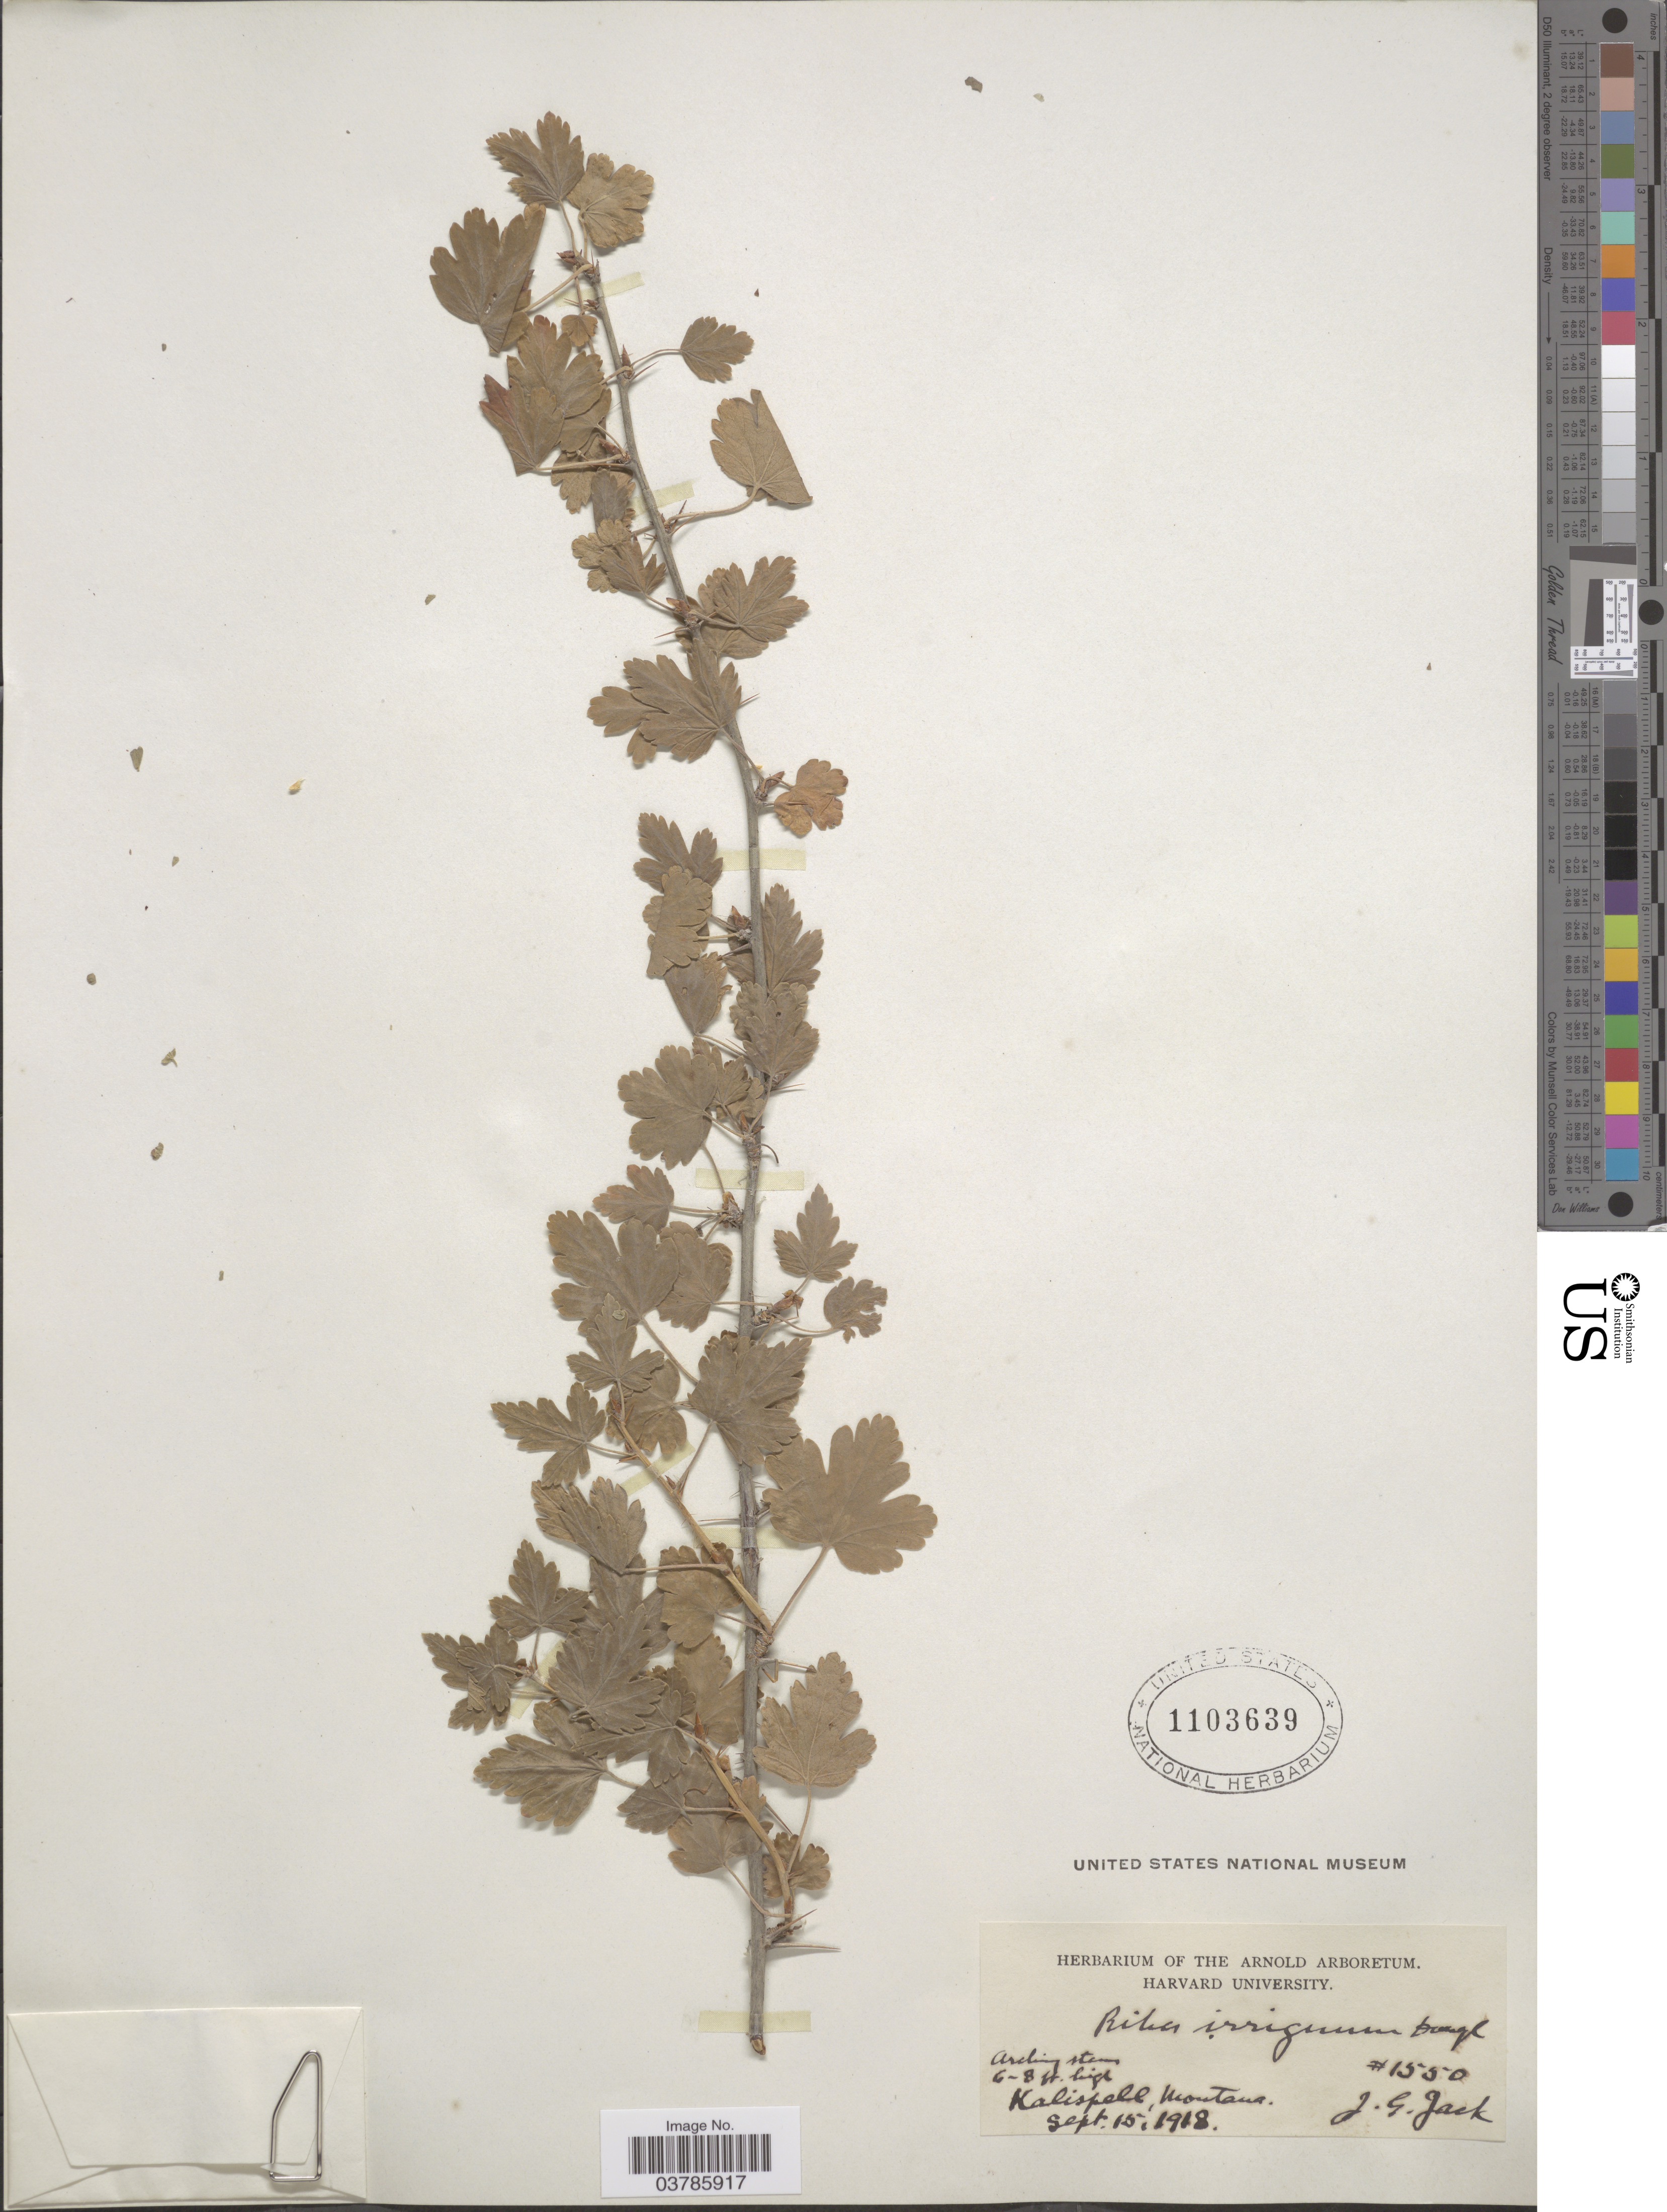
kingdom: Plantae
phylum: Tracheophyta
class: Magnoliopsida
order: Saxifragales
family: Grossulariaceae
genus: Ribes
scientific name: Ribes oxyacanthoides var. irriguum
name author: (Douglas) Jancz.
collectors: J. G. Jack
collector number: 1550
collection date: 1918-09-15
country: United States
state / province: Montana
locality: Kalispell.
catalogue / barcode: US 1103639